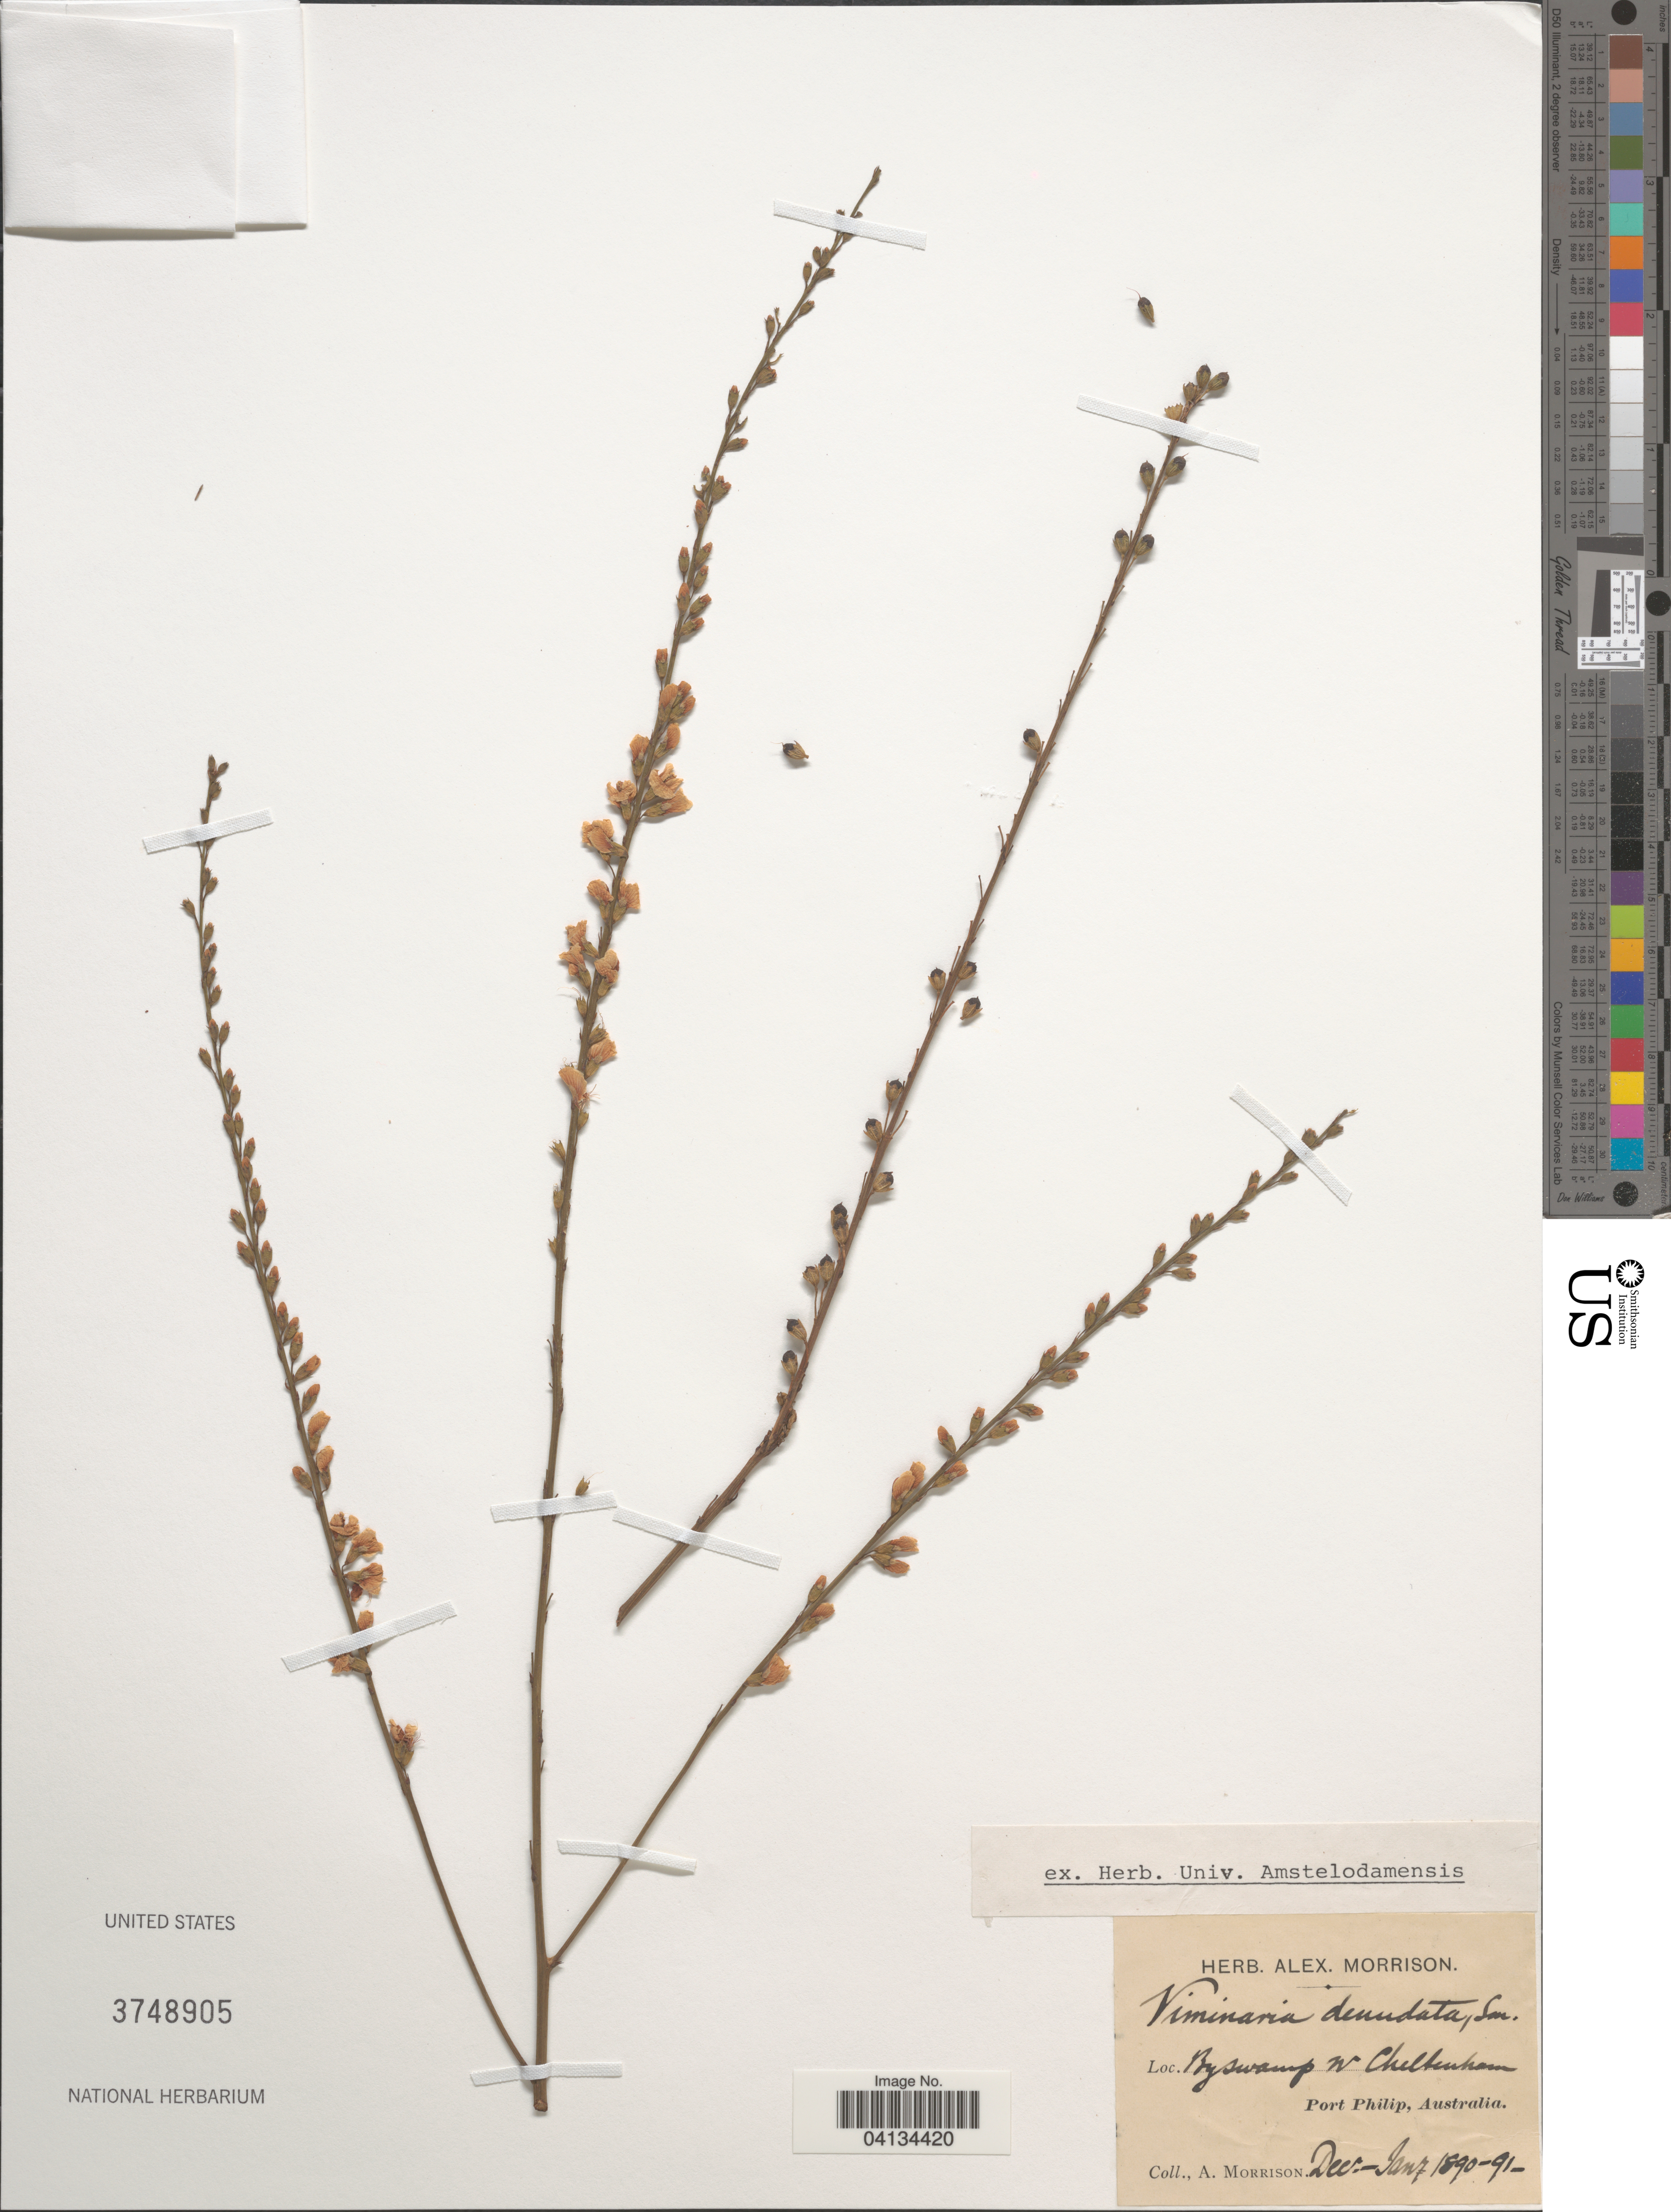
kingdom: Plantae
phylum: Tracheophyta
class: Magnoliopsida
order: Fabales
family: Fabaceae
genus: Viminaria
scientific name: Viminaria denudata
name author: Sm.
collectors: A. Morrison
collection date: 1890-12/1891-01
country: Australia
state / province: Victoria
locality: By swamp W Cheltenham. Port Philip.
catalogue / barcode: US 3748905